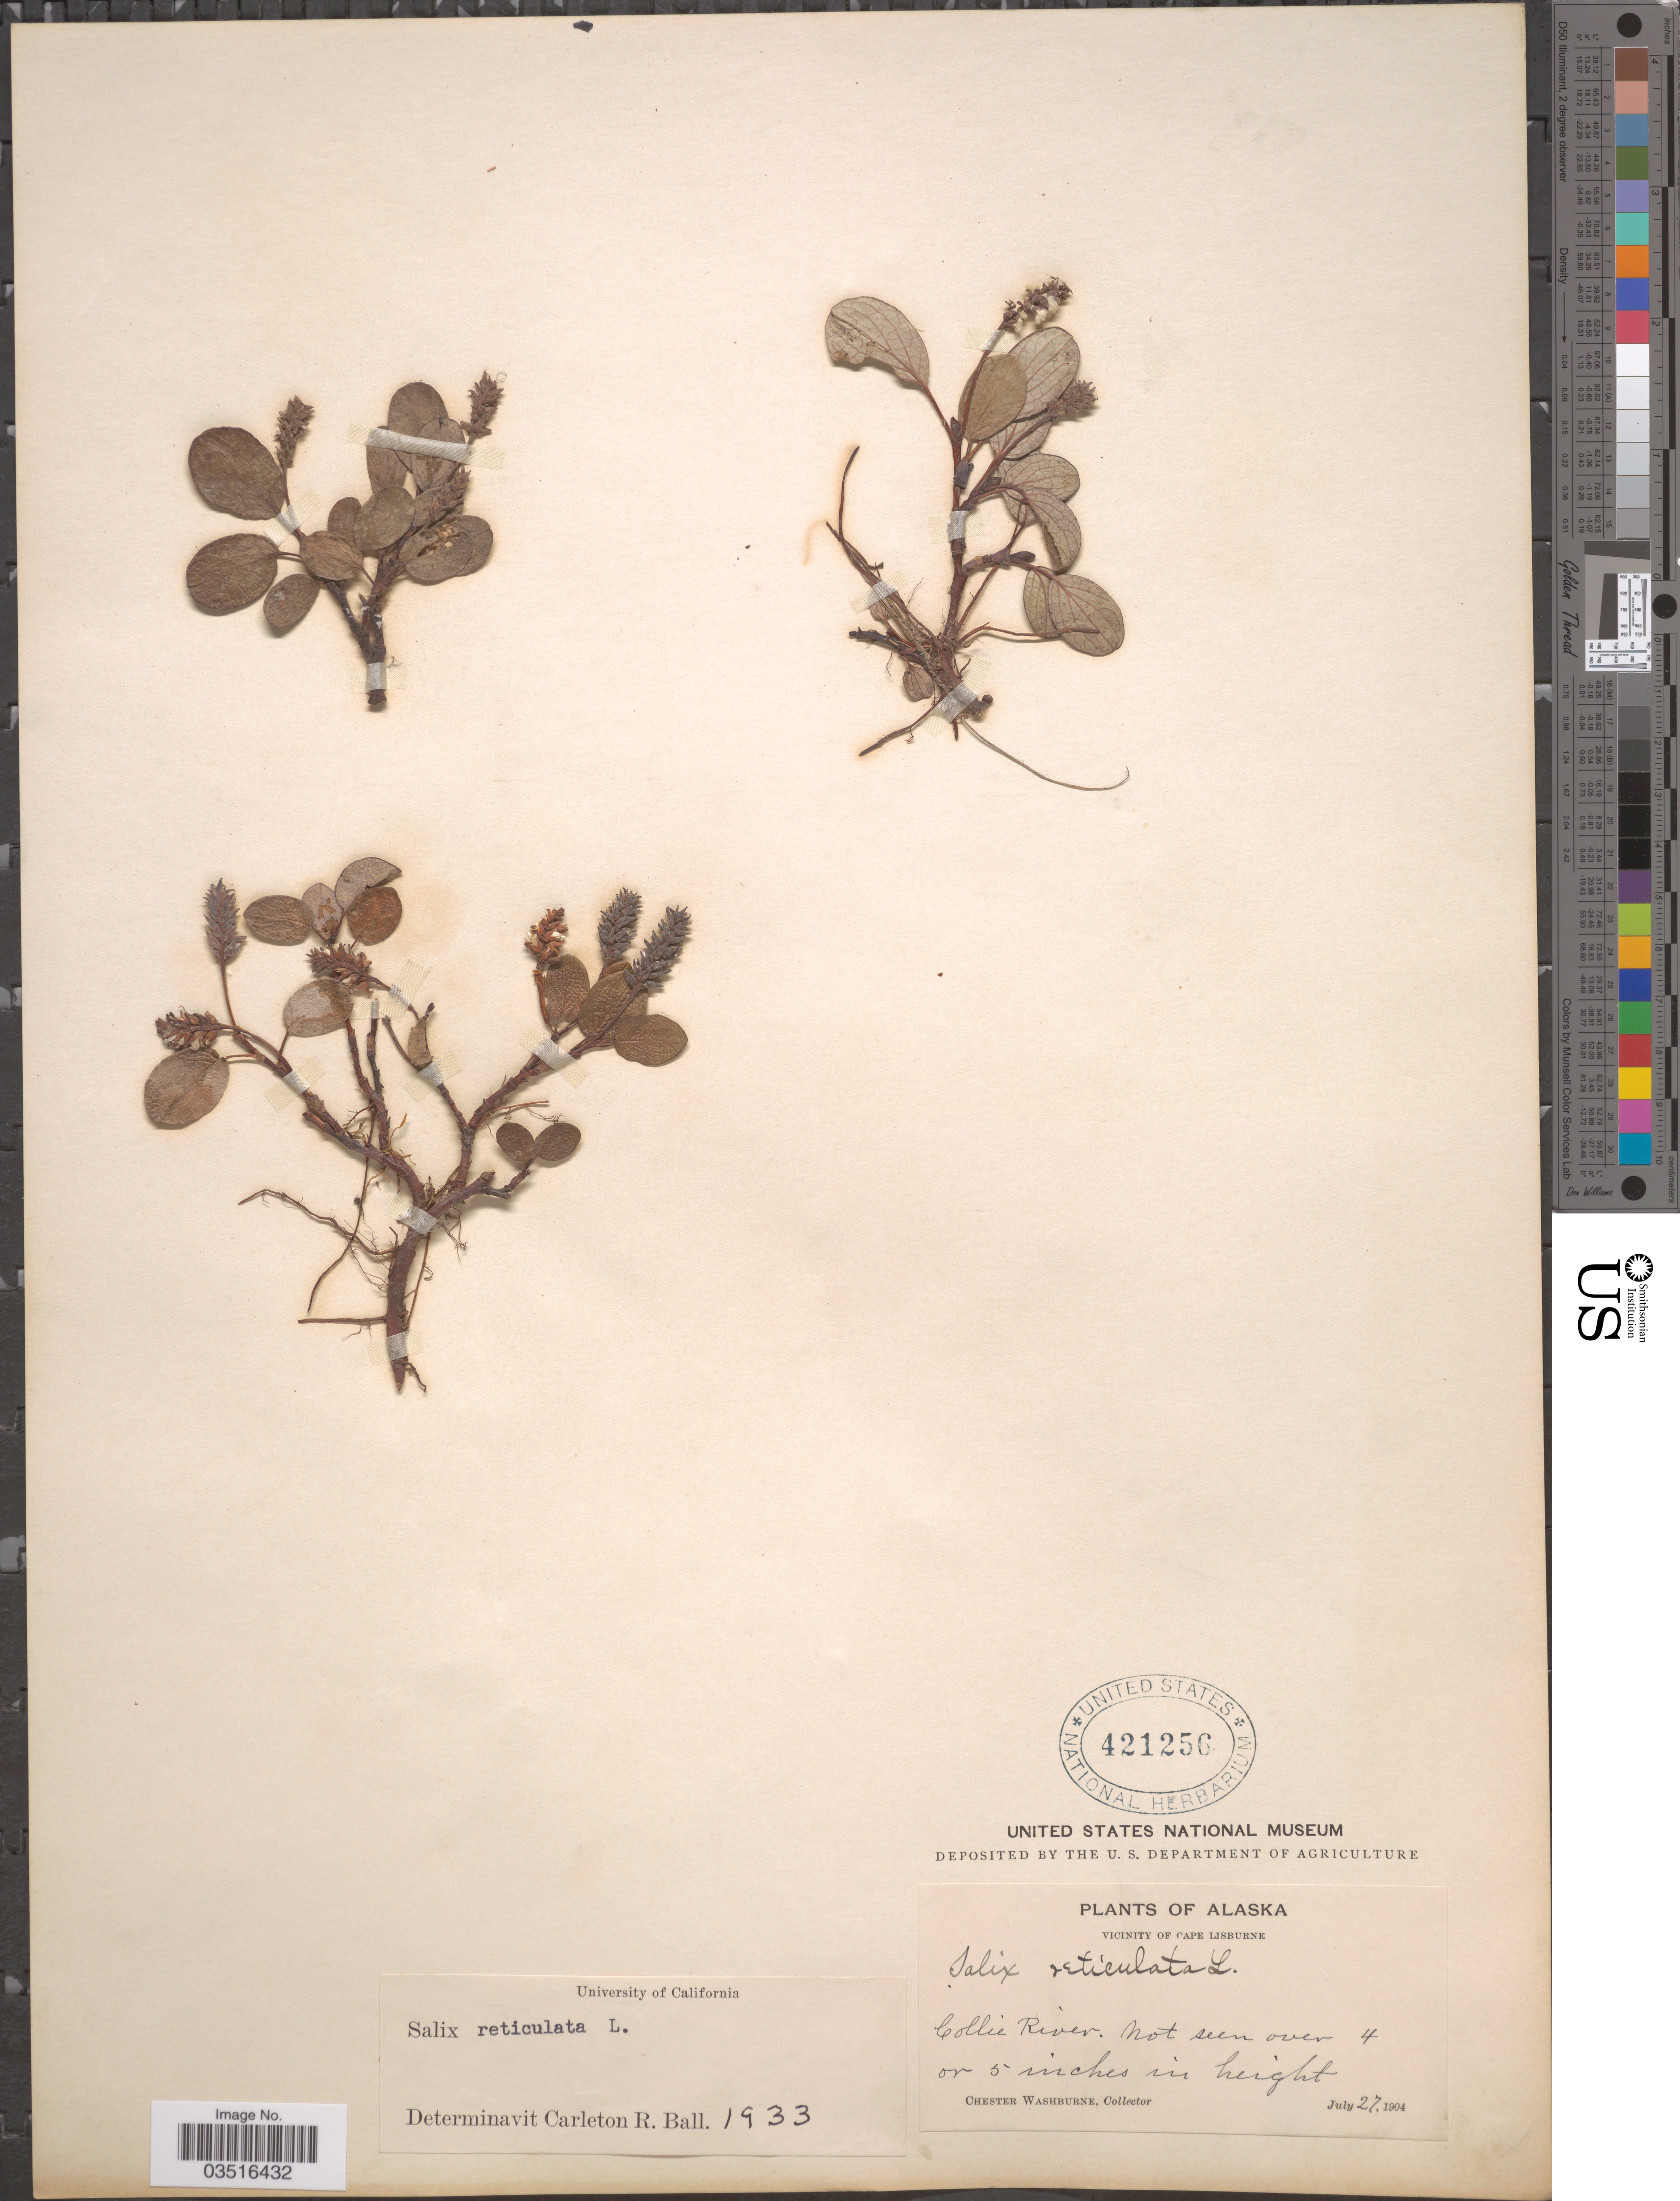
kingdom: Plantae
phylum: Tracheophyta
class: Magnoliopsida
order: Malpighiales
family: Salicaceae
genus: Salix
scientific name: Salix reticulata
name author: L.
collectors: C. Washburne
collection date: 1904-07-27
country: United States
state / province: Alaska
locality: Vicinity of Cape Lisburne. Collie River.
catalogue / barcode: US 421256